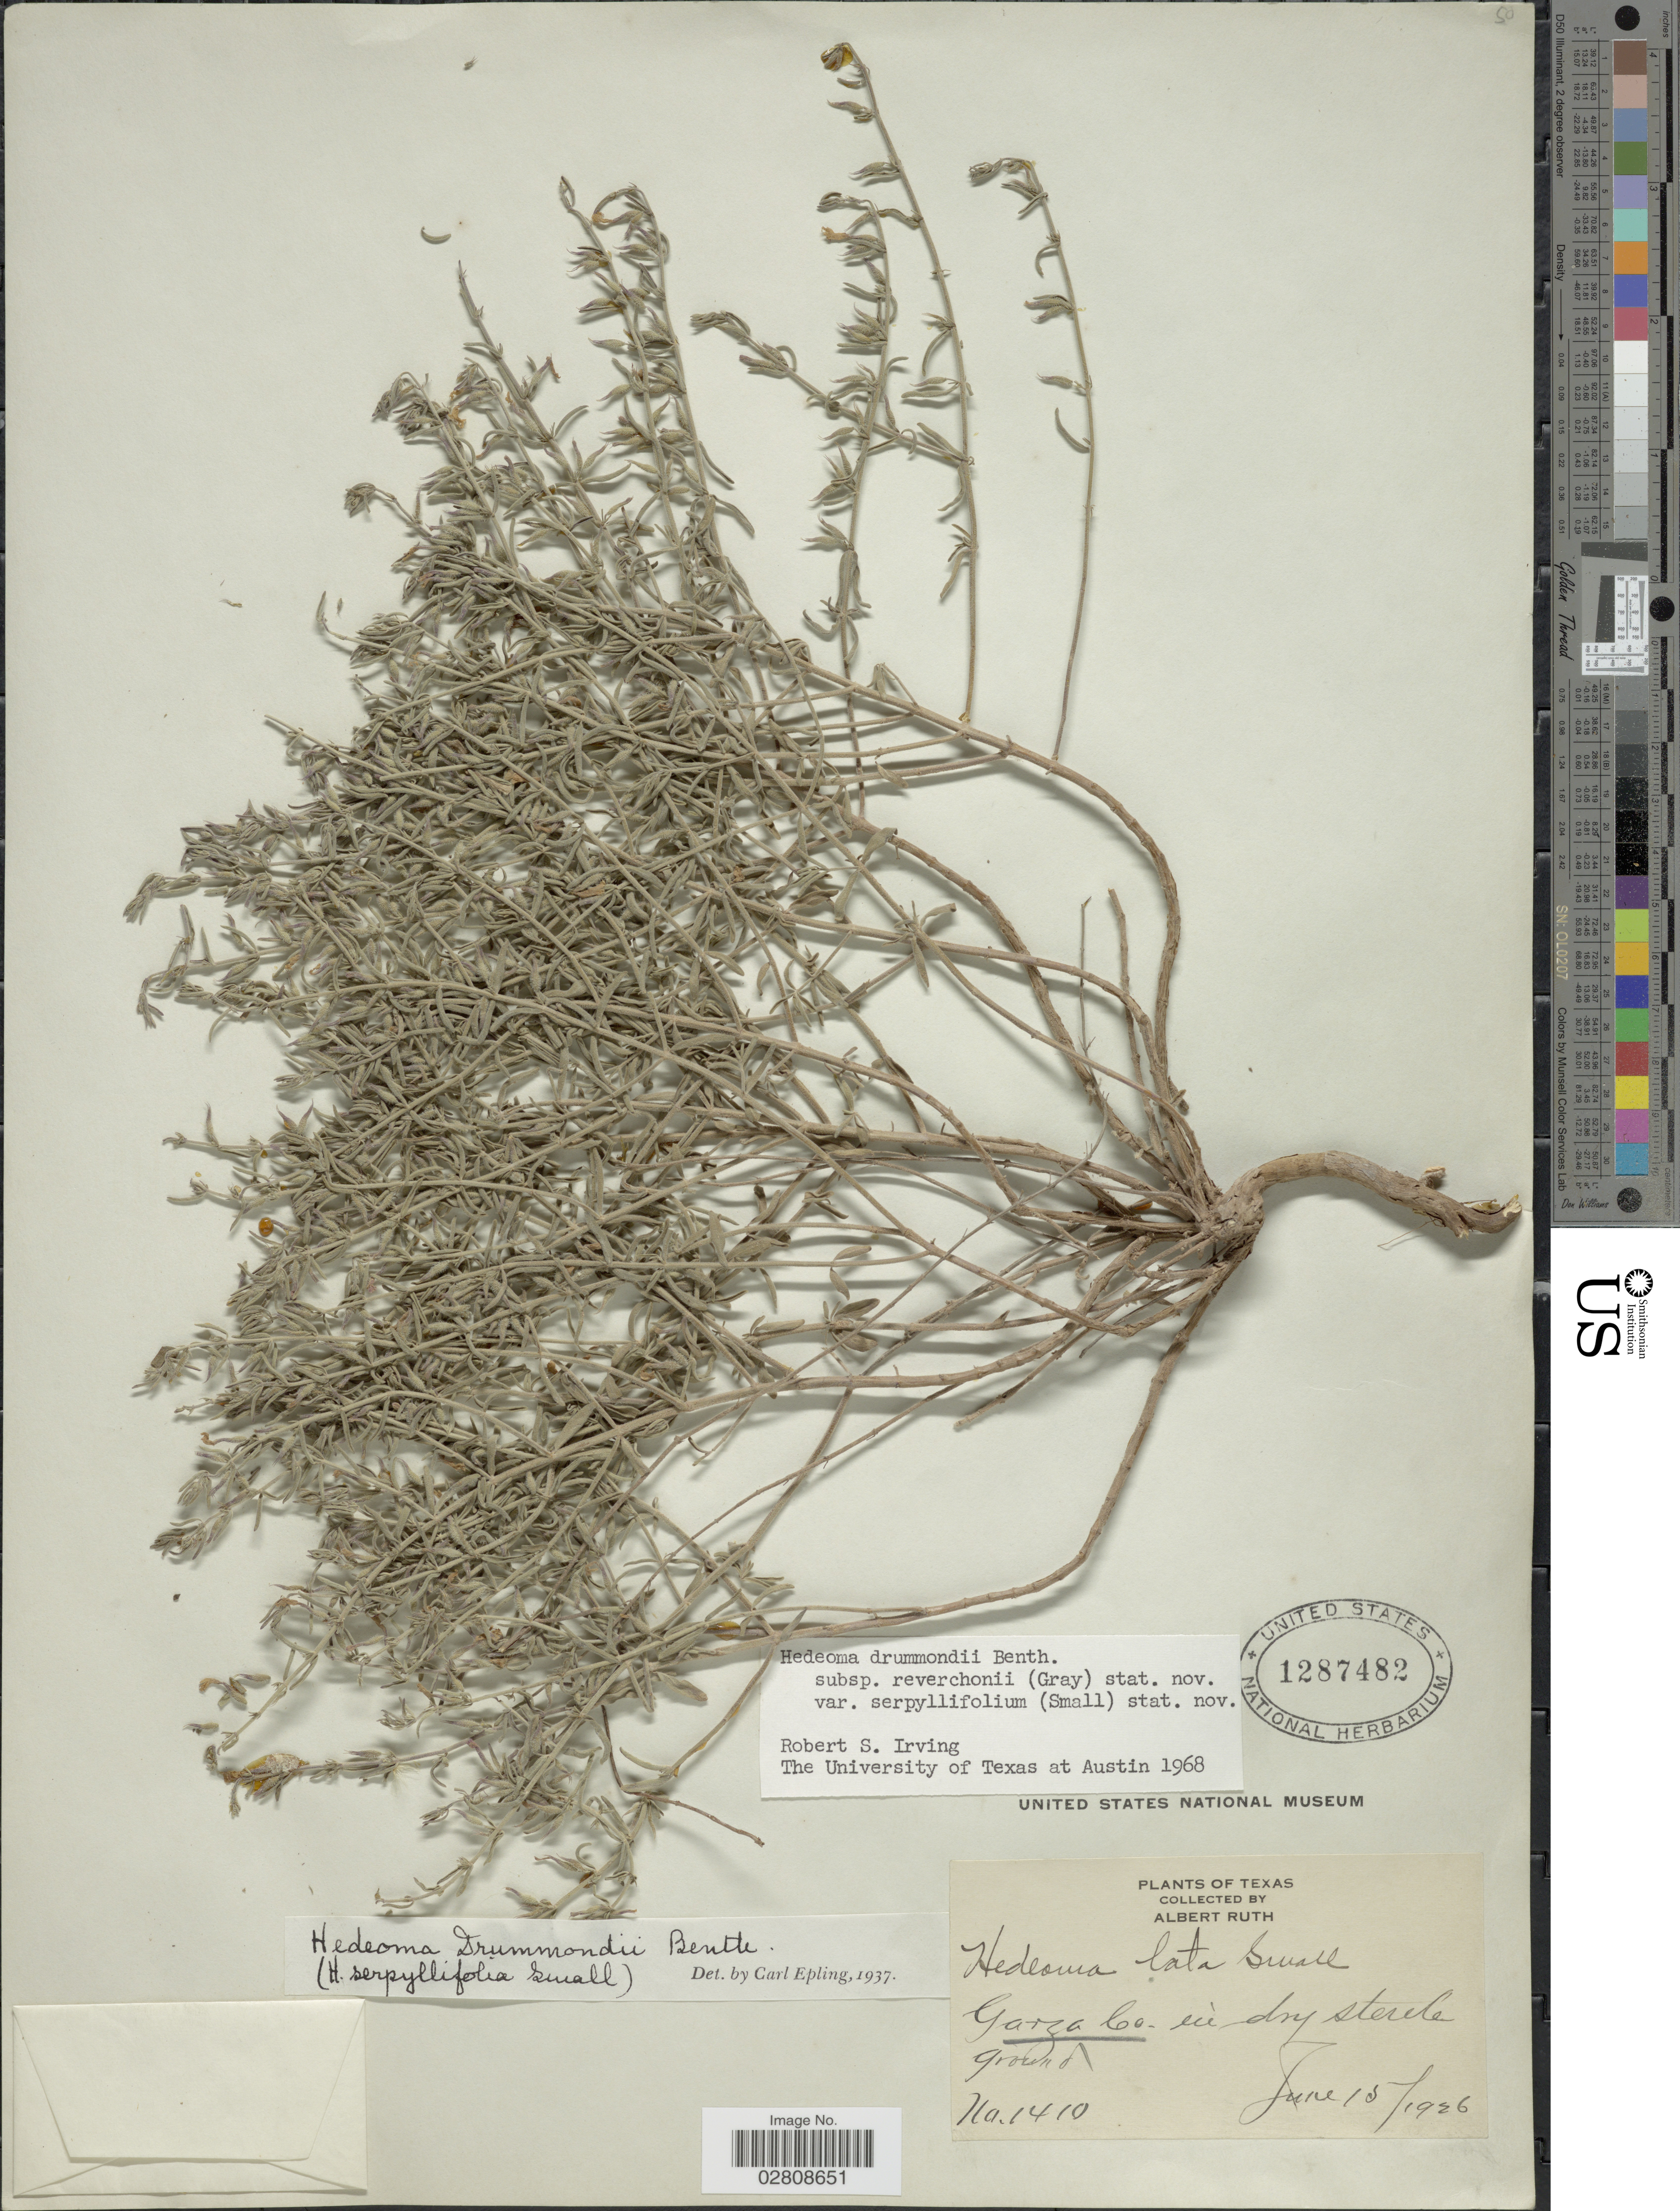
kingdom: Plantae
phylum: Tracheophyta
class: Magnoliopsida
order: Lamiales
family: Lamiaceae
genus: Hedeoma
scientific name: Hedeoma drummondii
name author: Benth.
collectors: A. Ruth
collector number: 1410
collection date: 1926-06-15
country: United States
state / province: Texas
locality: Garza Co.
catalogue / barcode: US 1287482